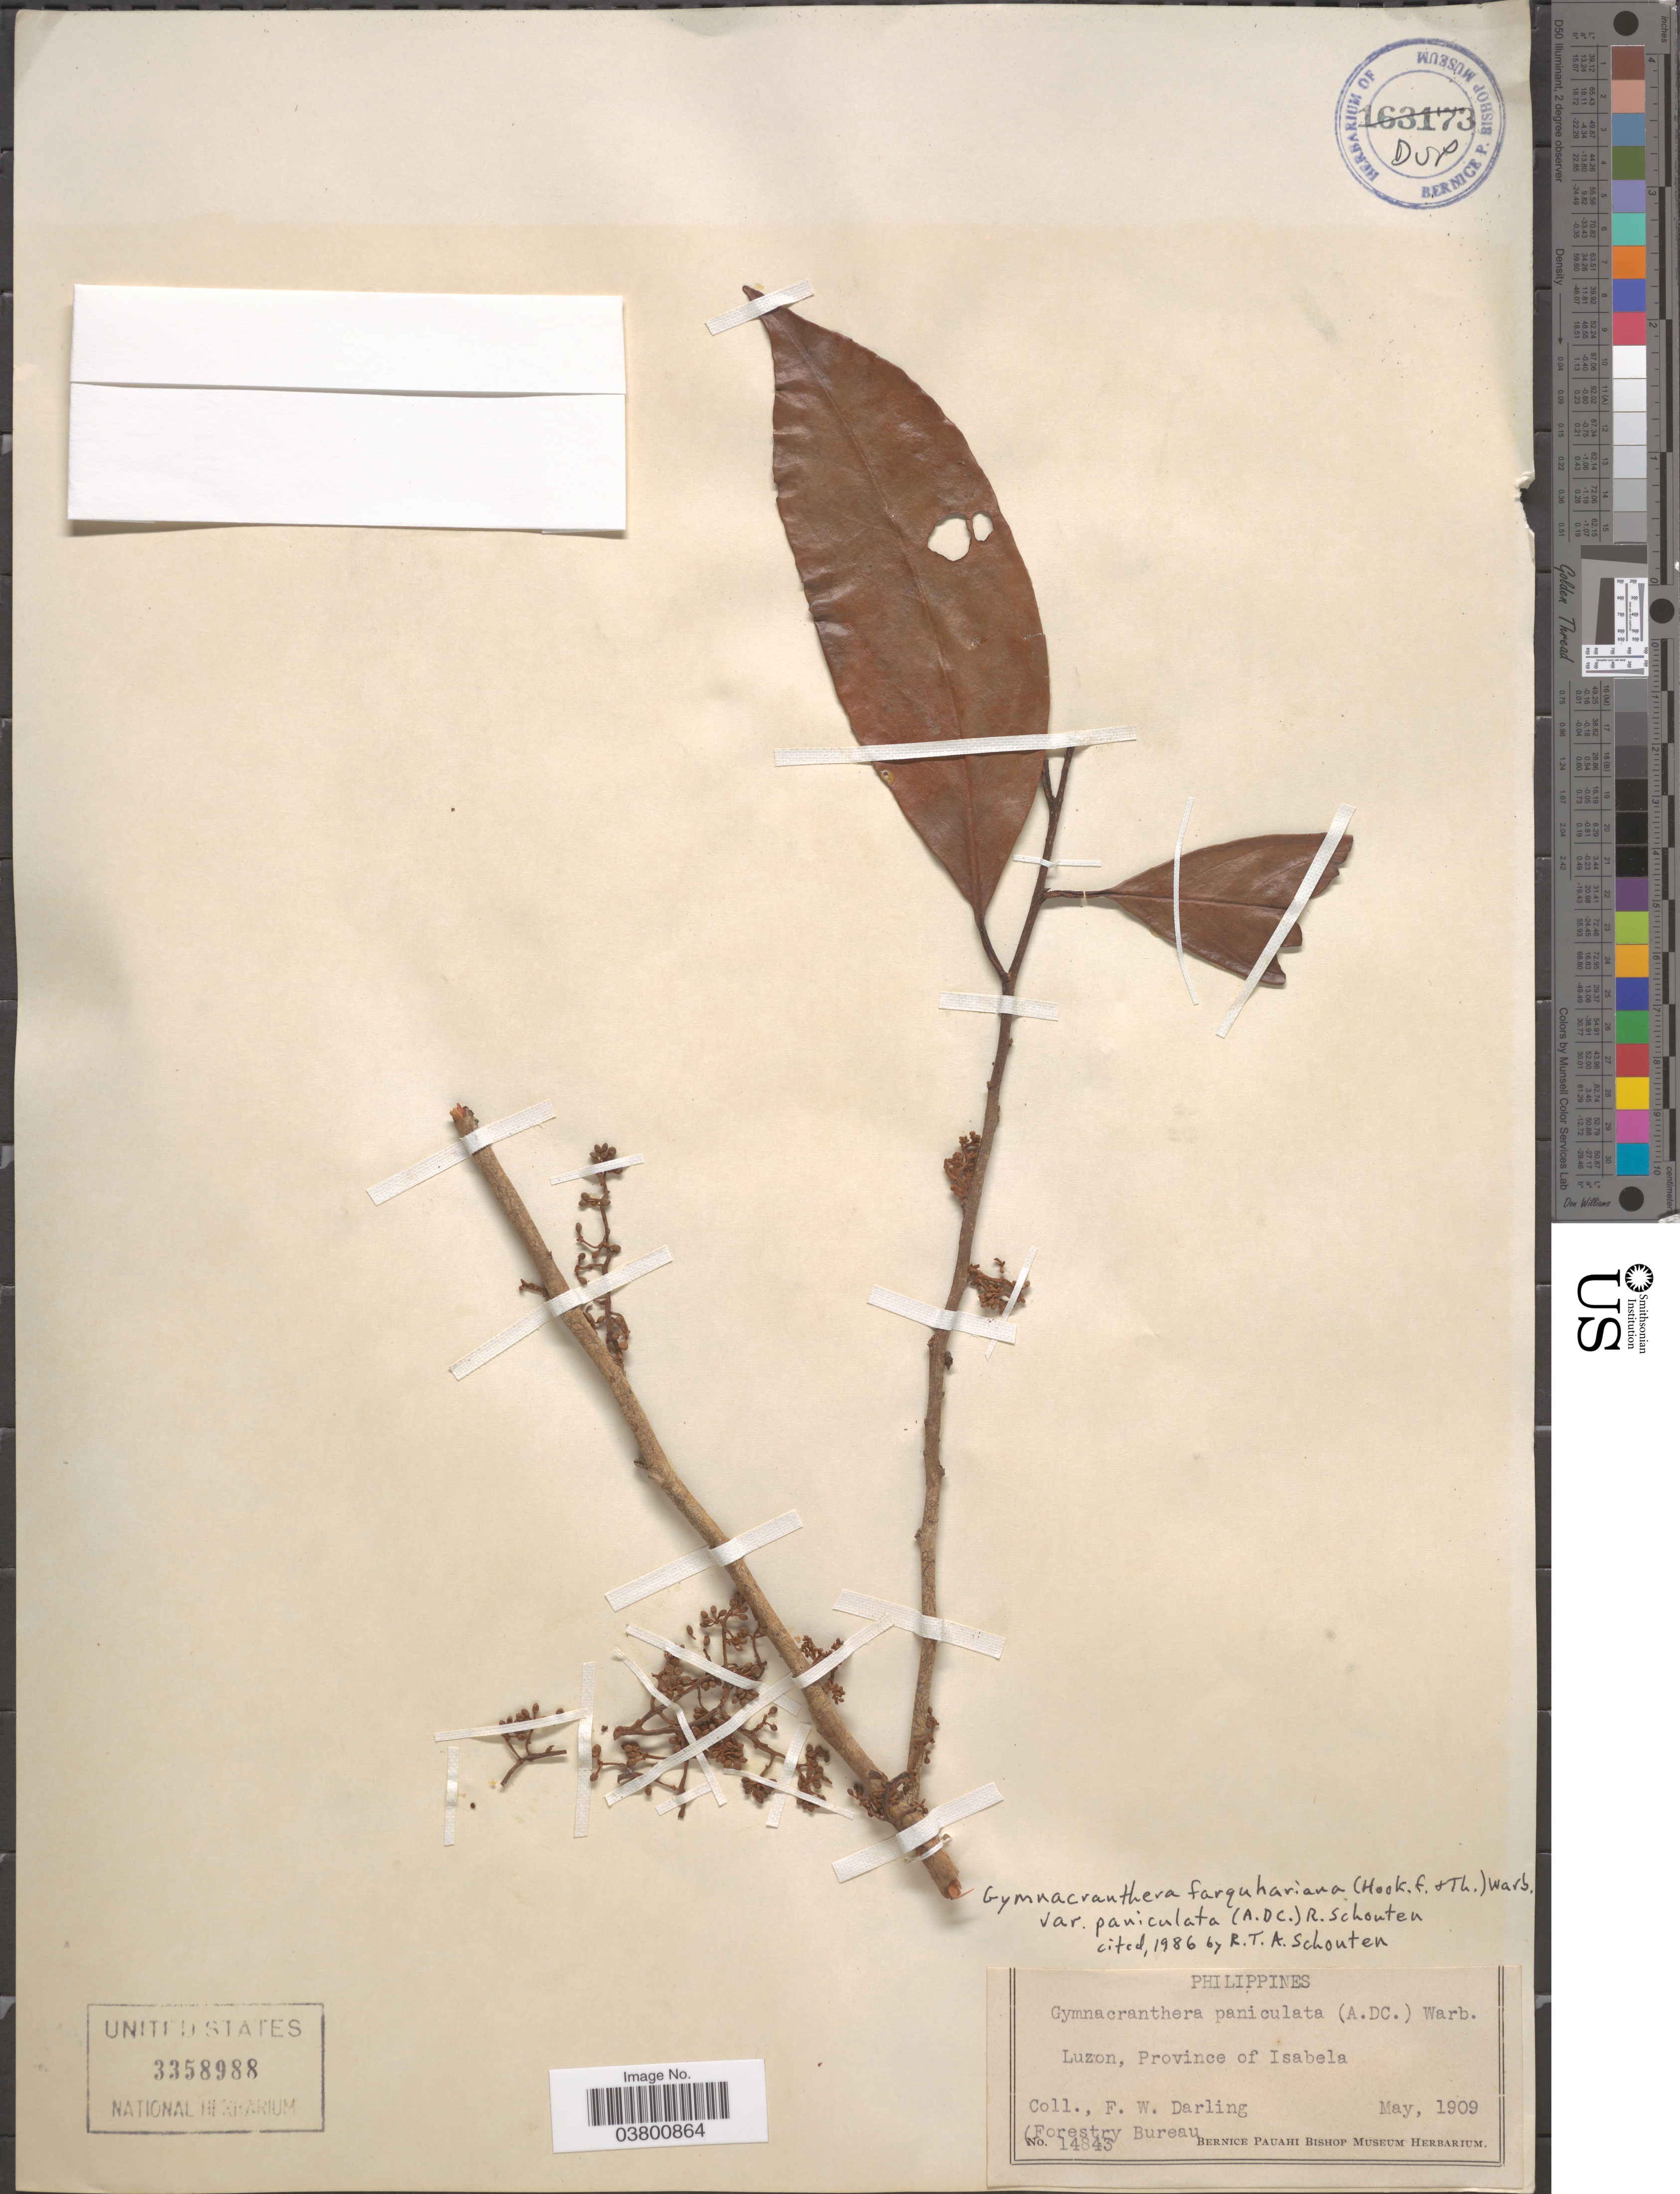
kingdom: Plantae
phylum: Tracheophyta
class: Magnoliopsida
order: Magnoliales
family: Myristicaceae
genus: Gymnacranthera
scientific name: Gymnacranthera paniculata var. paniculata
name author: (A. DC.) Warb.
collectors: F. Darling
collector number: Forestry Bureau 14843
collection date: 1909-05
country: Philippines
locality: Luzon, Province of Isabela.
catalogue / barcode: US 3358988